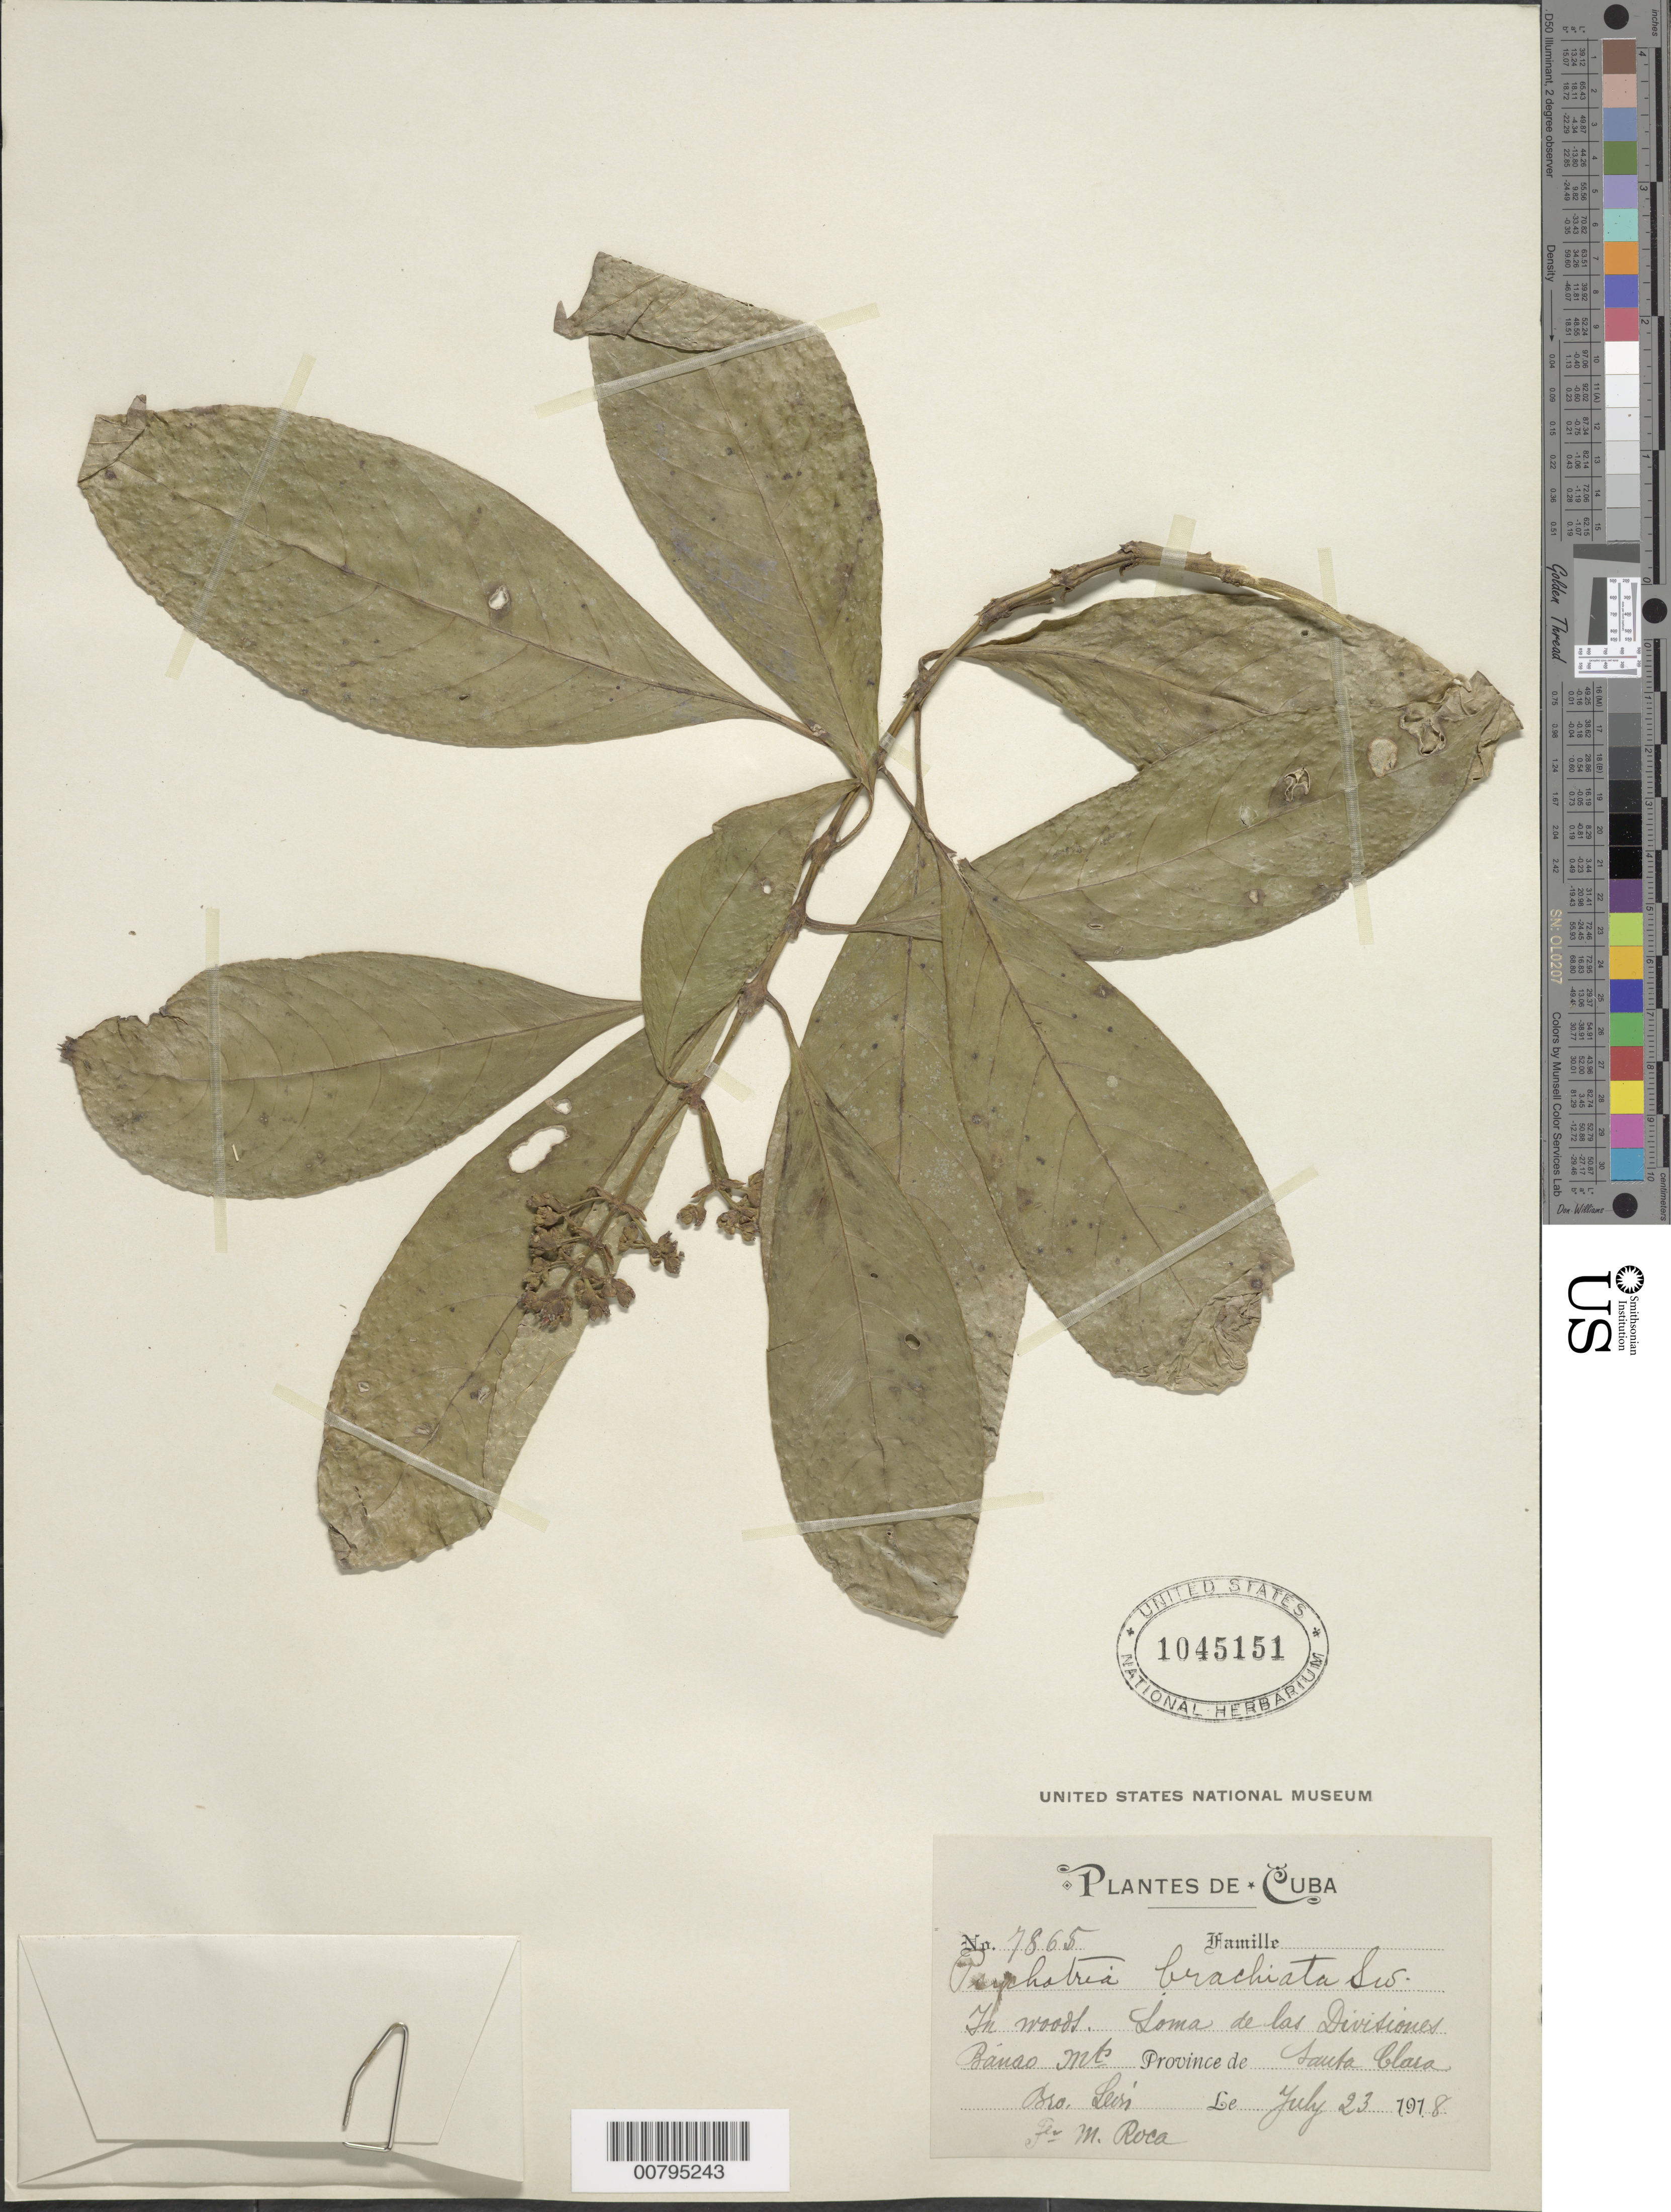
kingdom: Plantae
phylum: Tracheophyta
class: Magnoliopsida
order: Gentianales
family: Rubiaceae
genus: Psychotria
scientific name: Psychotria brachiata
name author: Sw.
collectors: Bro. León & M. Roca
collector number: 7865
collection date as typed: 23 Jul 1918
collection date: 1918-07-23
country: Cuba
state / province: Las Villas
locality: Loma de las Divisiones. Banao Mts.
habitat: In woods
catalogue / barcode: US 1045151